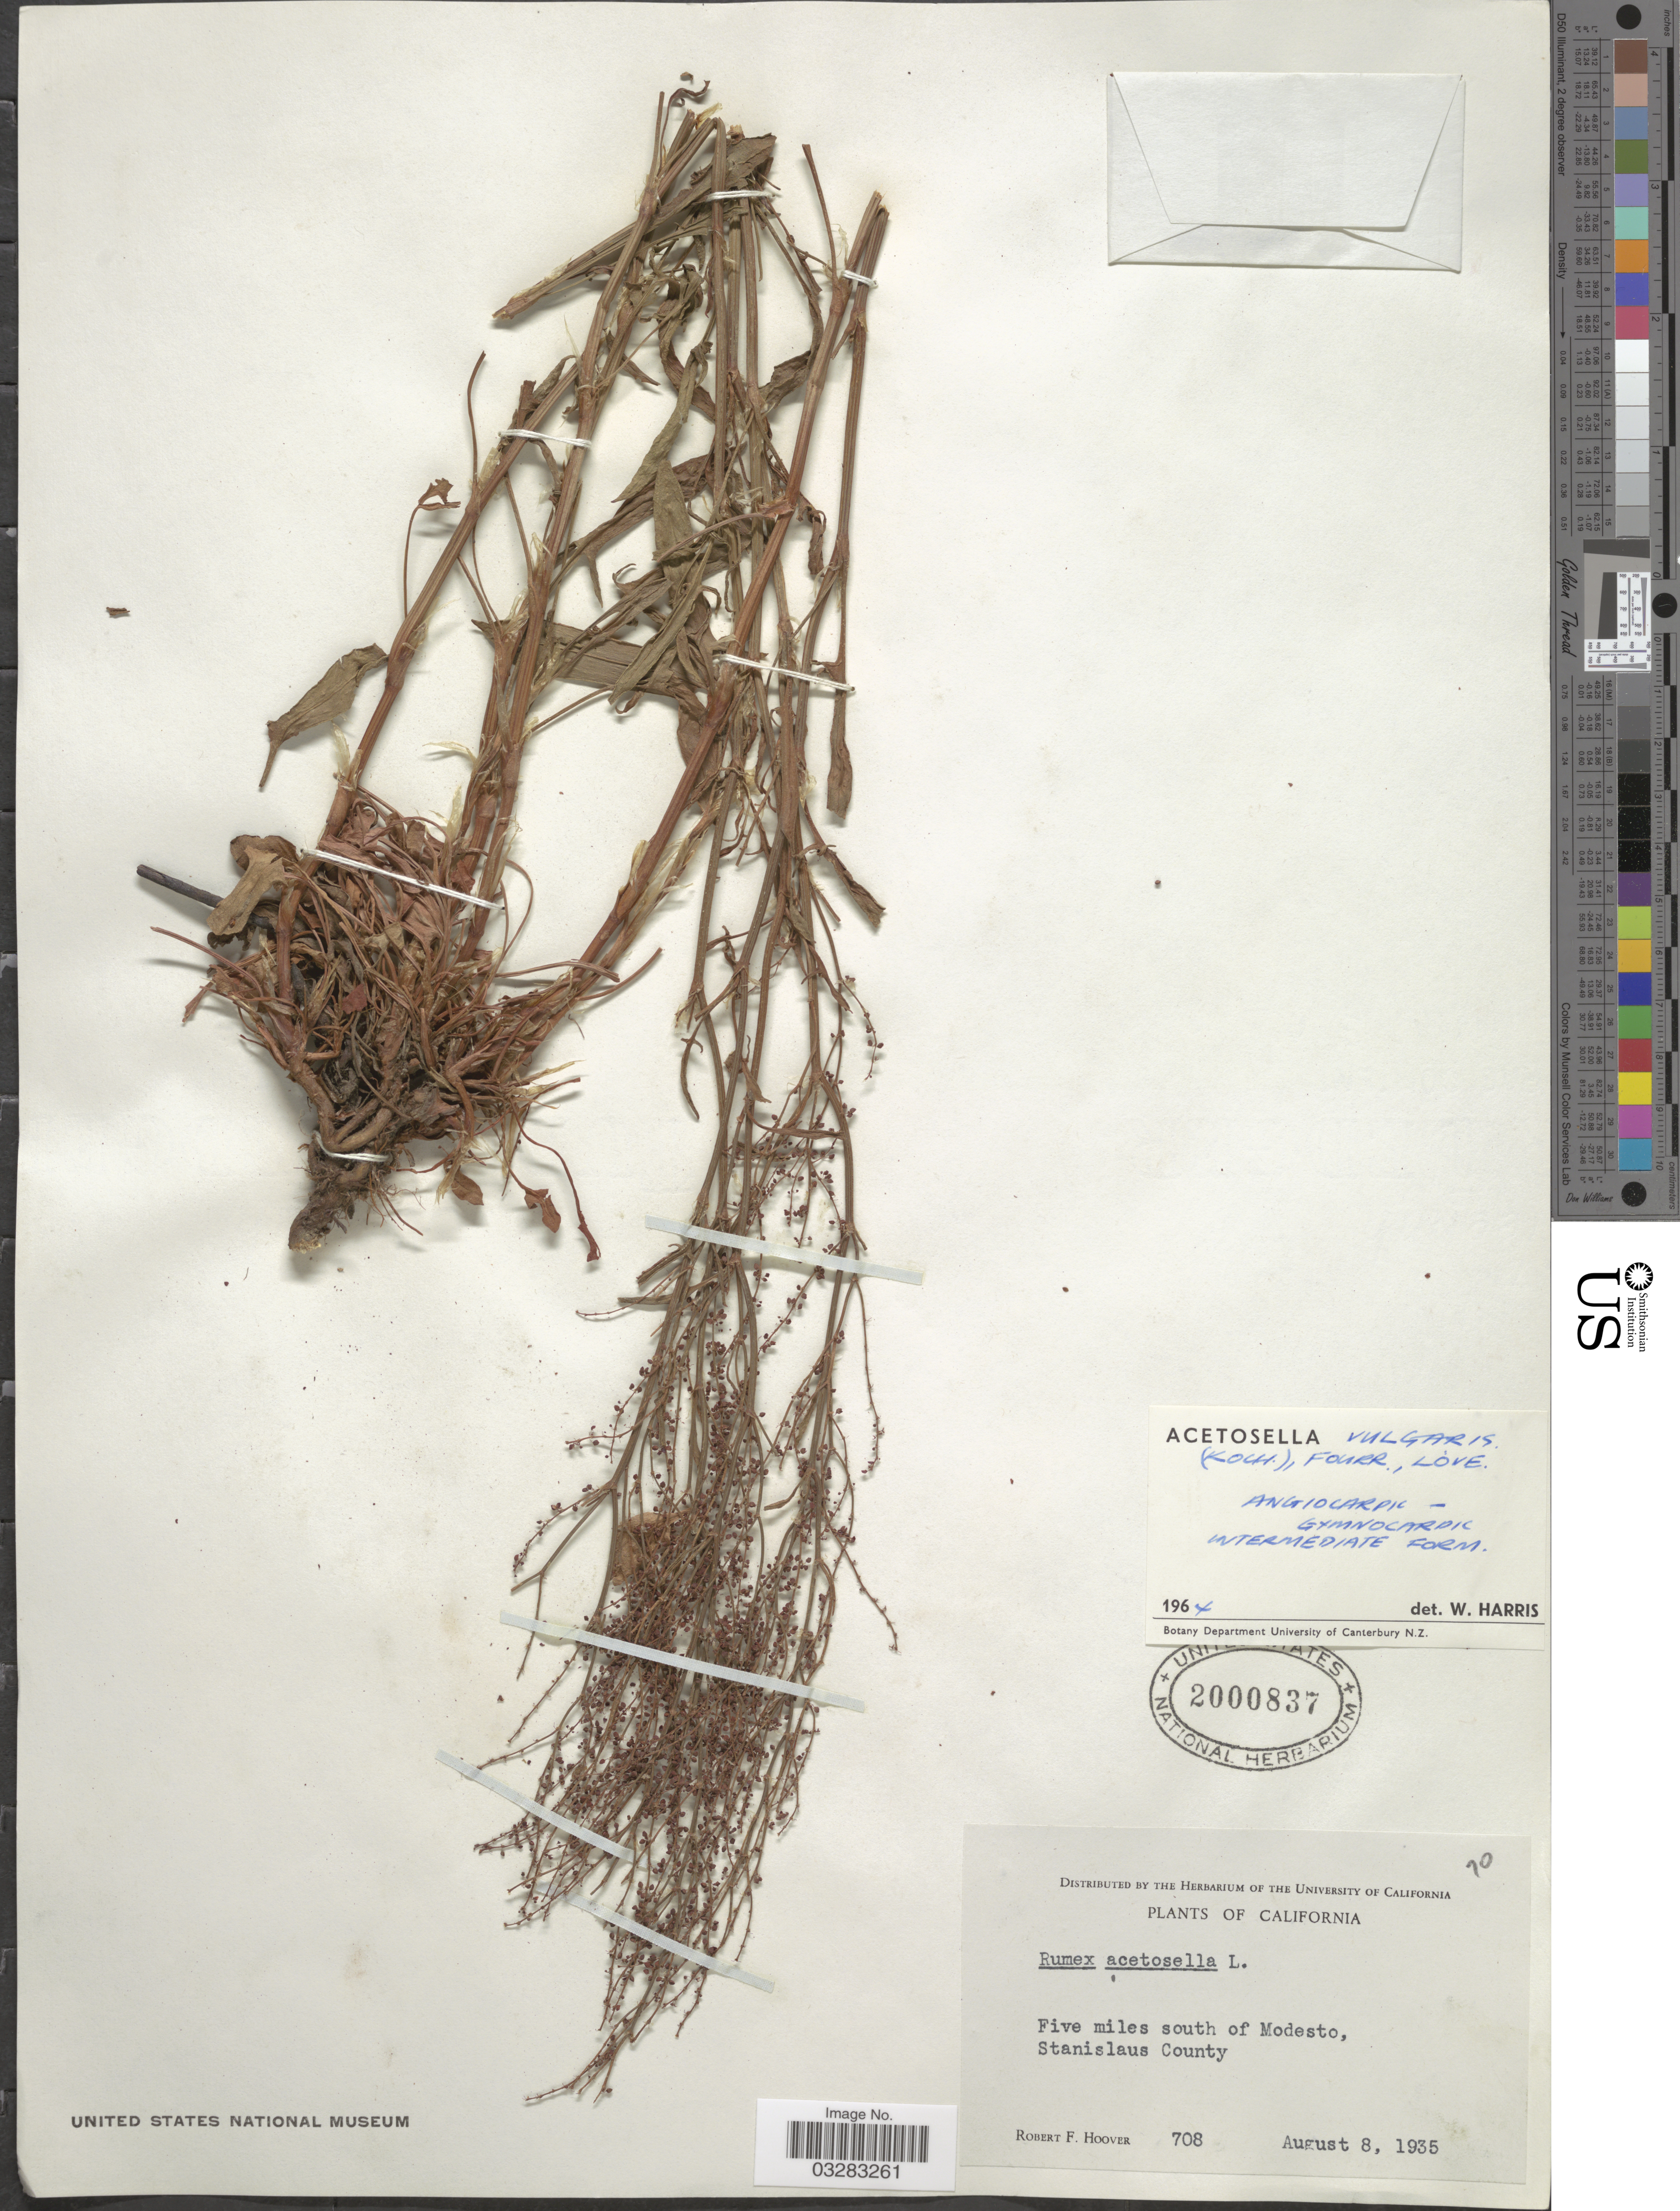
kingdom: Plantae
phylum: Tracheophyta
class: Magnoliopsida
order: Caryophyllales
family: Polygonaceae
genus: Rumex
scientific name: Rumex acetosella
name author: L.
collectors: R. F. Hoover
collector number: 708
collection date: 1935-08-08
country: United States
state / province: California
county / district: Stanislaus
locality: Five miles south of Modesto, Stanislaus County.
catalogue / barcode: US 2000837